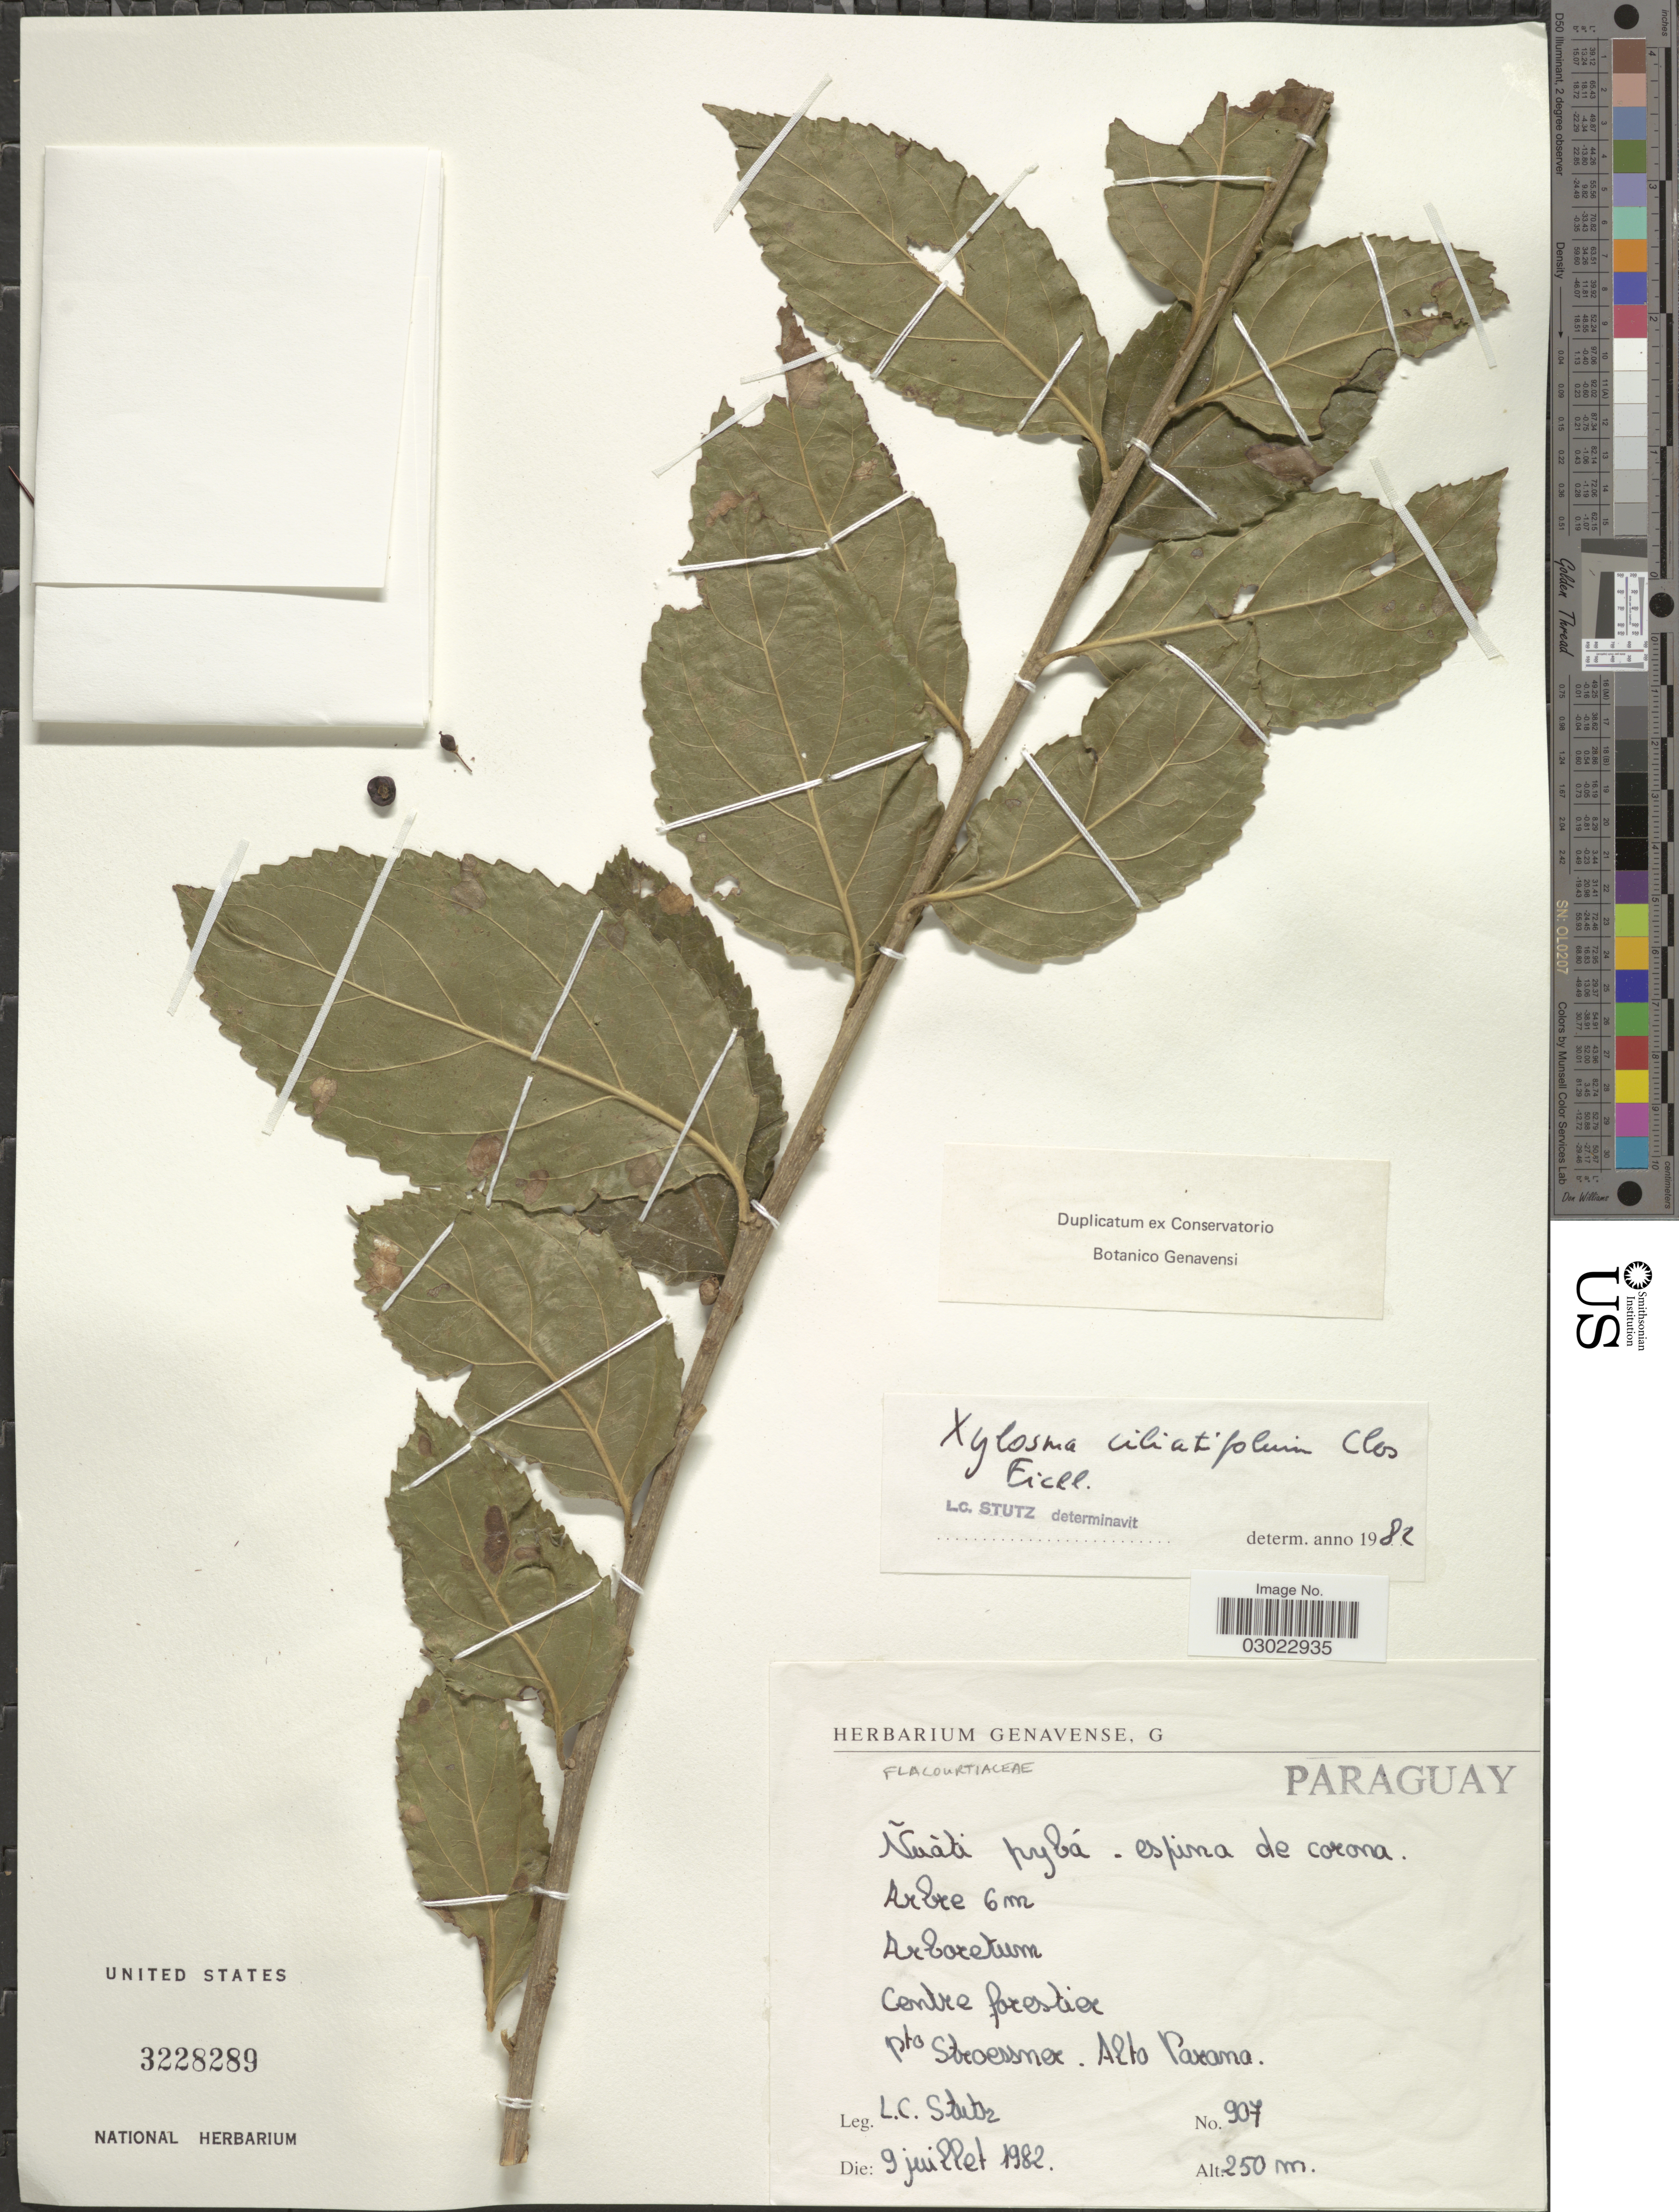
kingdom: Plantae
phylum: Tracheophyta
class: Magnoliopsida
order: Malpighiales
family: Salicaceae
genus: Xylosma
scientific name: Xylosma ciliatifolia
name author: (Clos) Eichler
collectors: L. C. Stutz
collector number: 907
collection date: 1982-07-09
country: Paraguay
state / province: Alto Parana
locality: Arboretum. Centre forestier. Pto Stroessner.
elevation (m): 250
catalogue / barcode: US 3228289